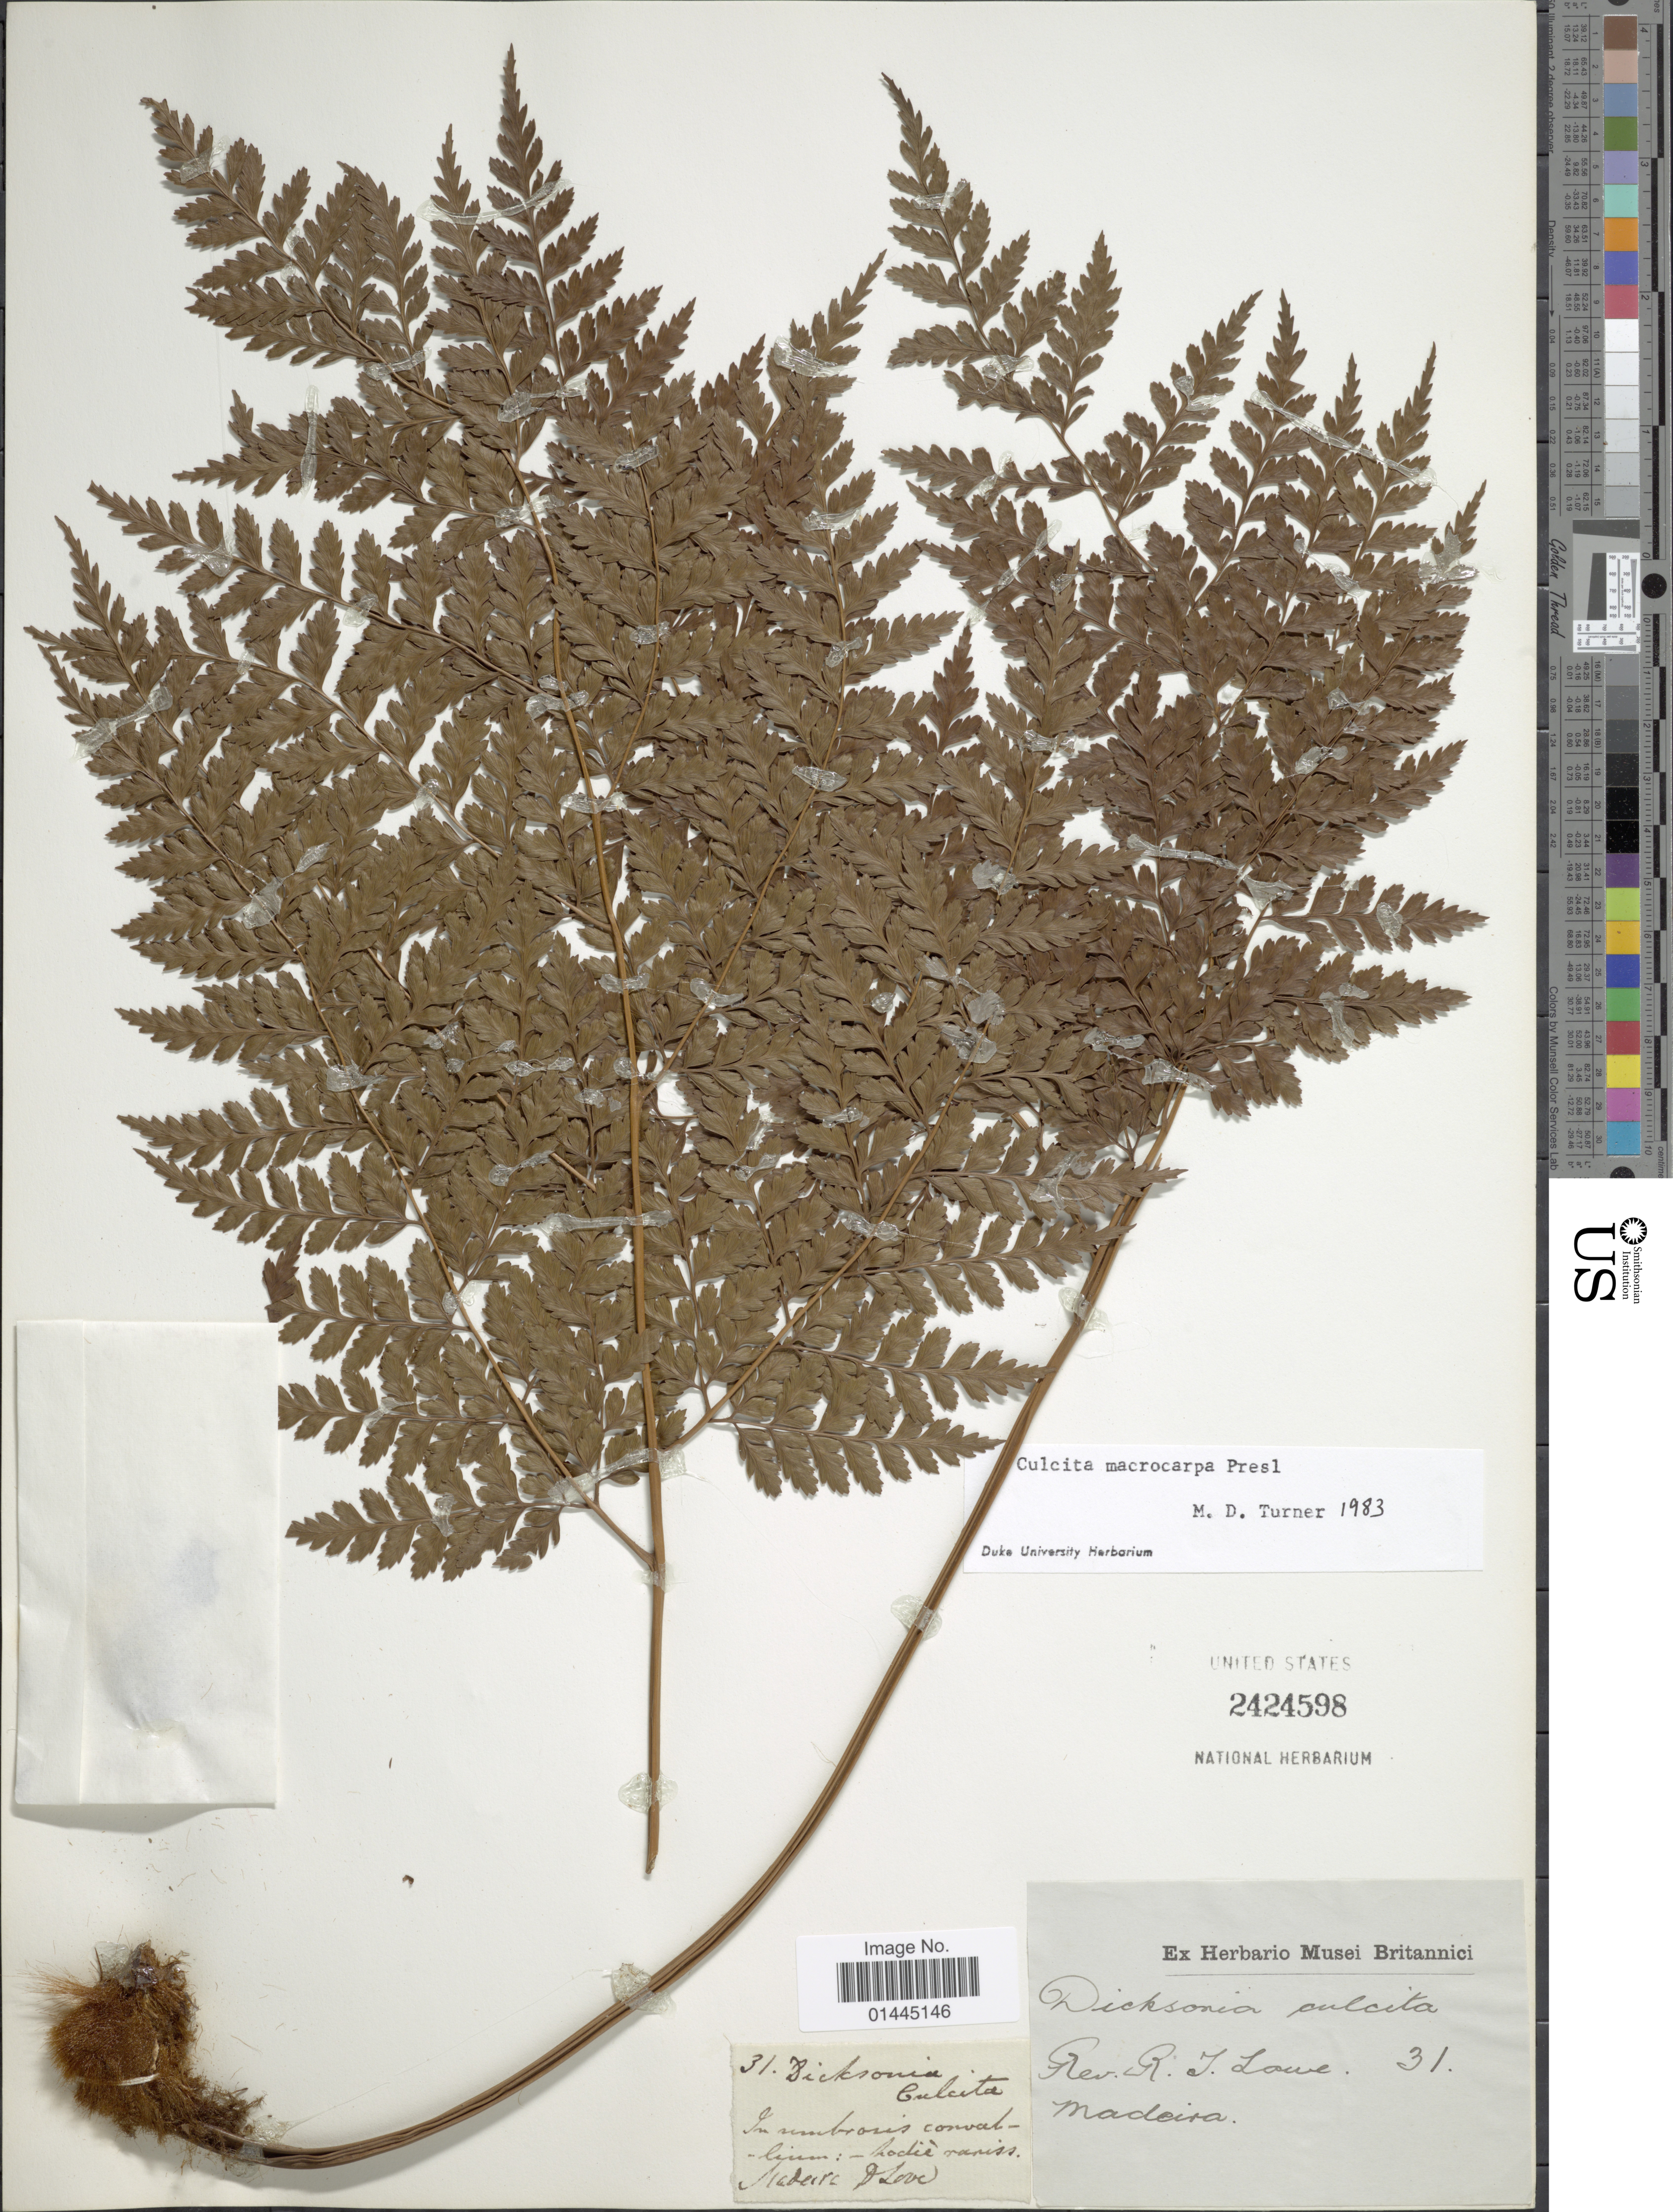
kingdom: Plantae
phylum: Tracheophyta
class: Polypodiopsida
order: Cyatheales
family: Culcitaceae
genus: Culcita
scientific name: Culcita macrocarpa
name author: C. Presl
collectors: R. L. Lowe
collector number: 31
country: Portugal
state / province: Madeira (Aut. Reg.)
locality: In umbrosis cpnvallium:-hodie raniss. [interpreted]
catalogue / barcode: US 2424598